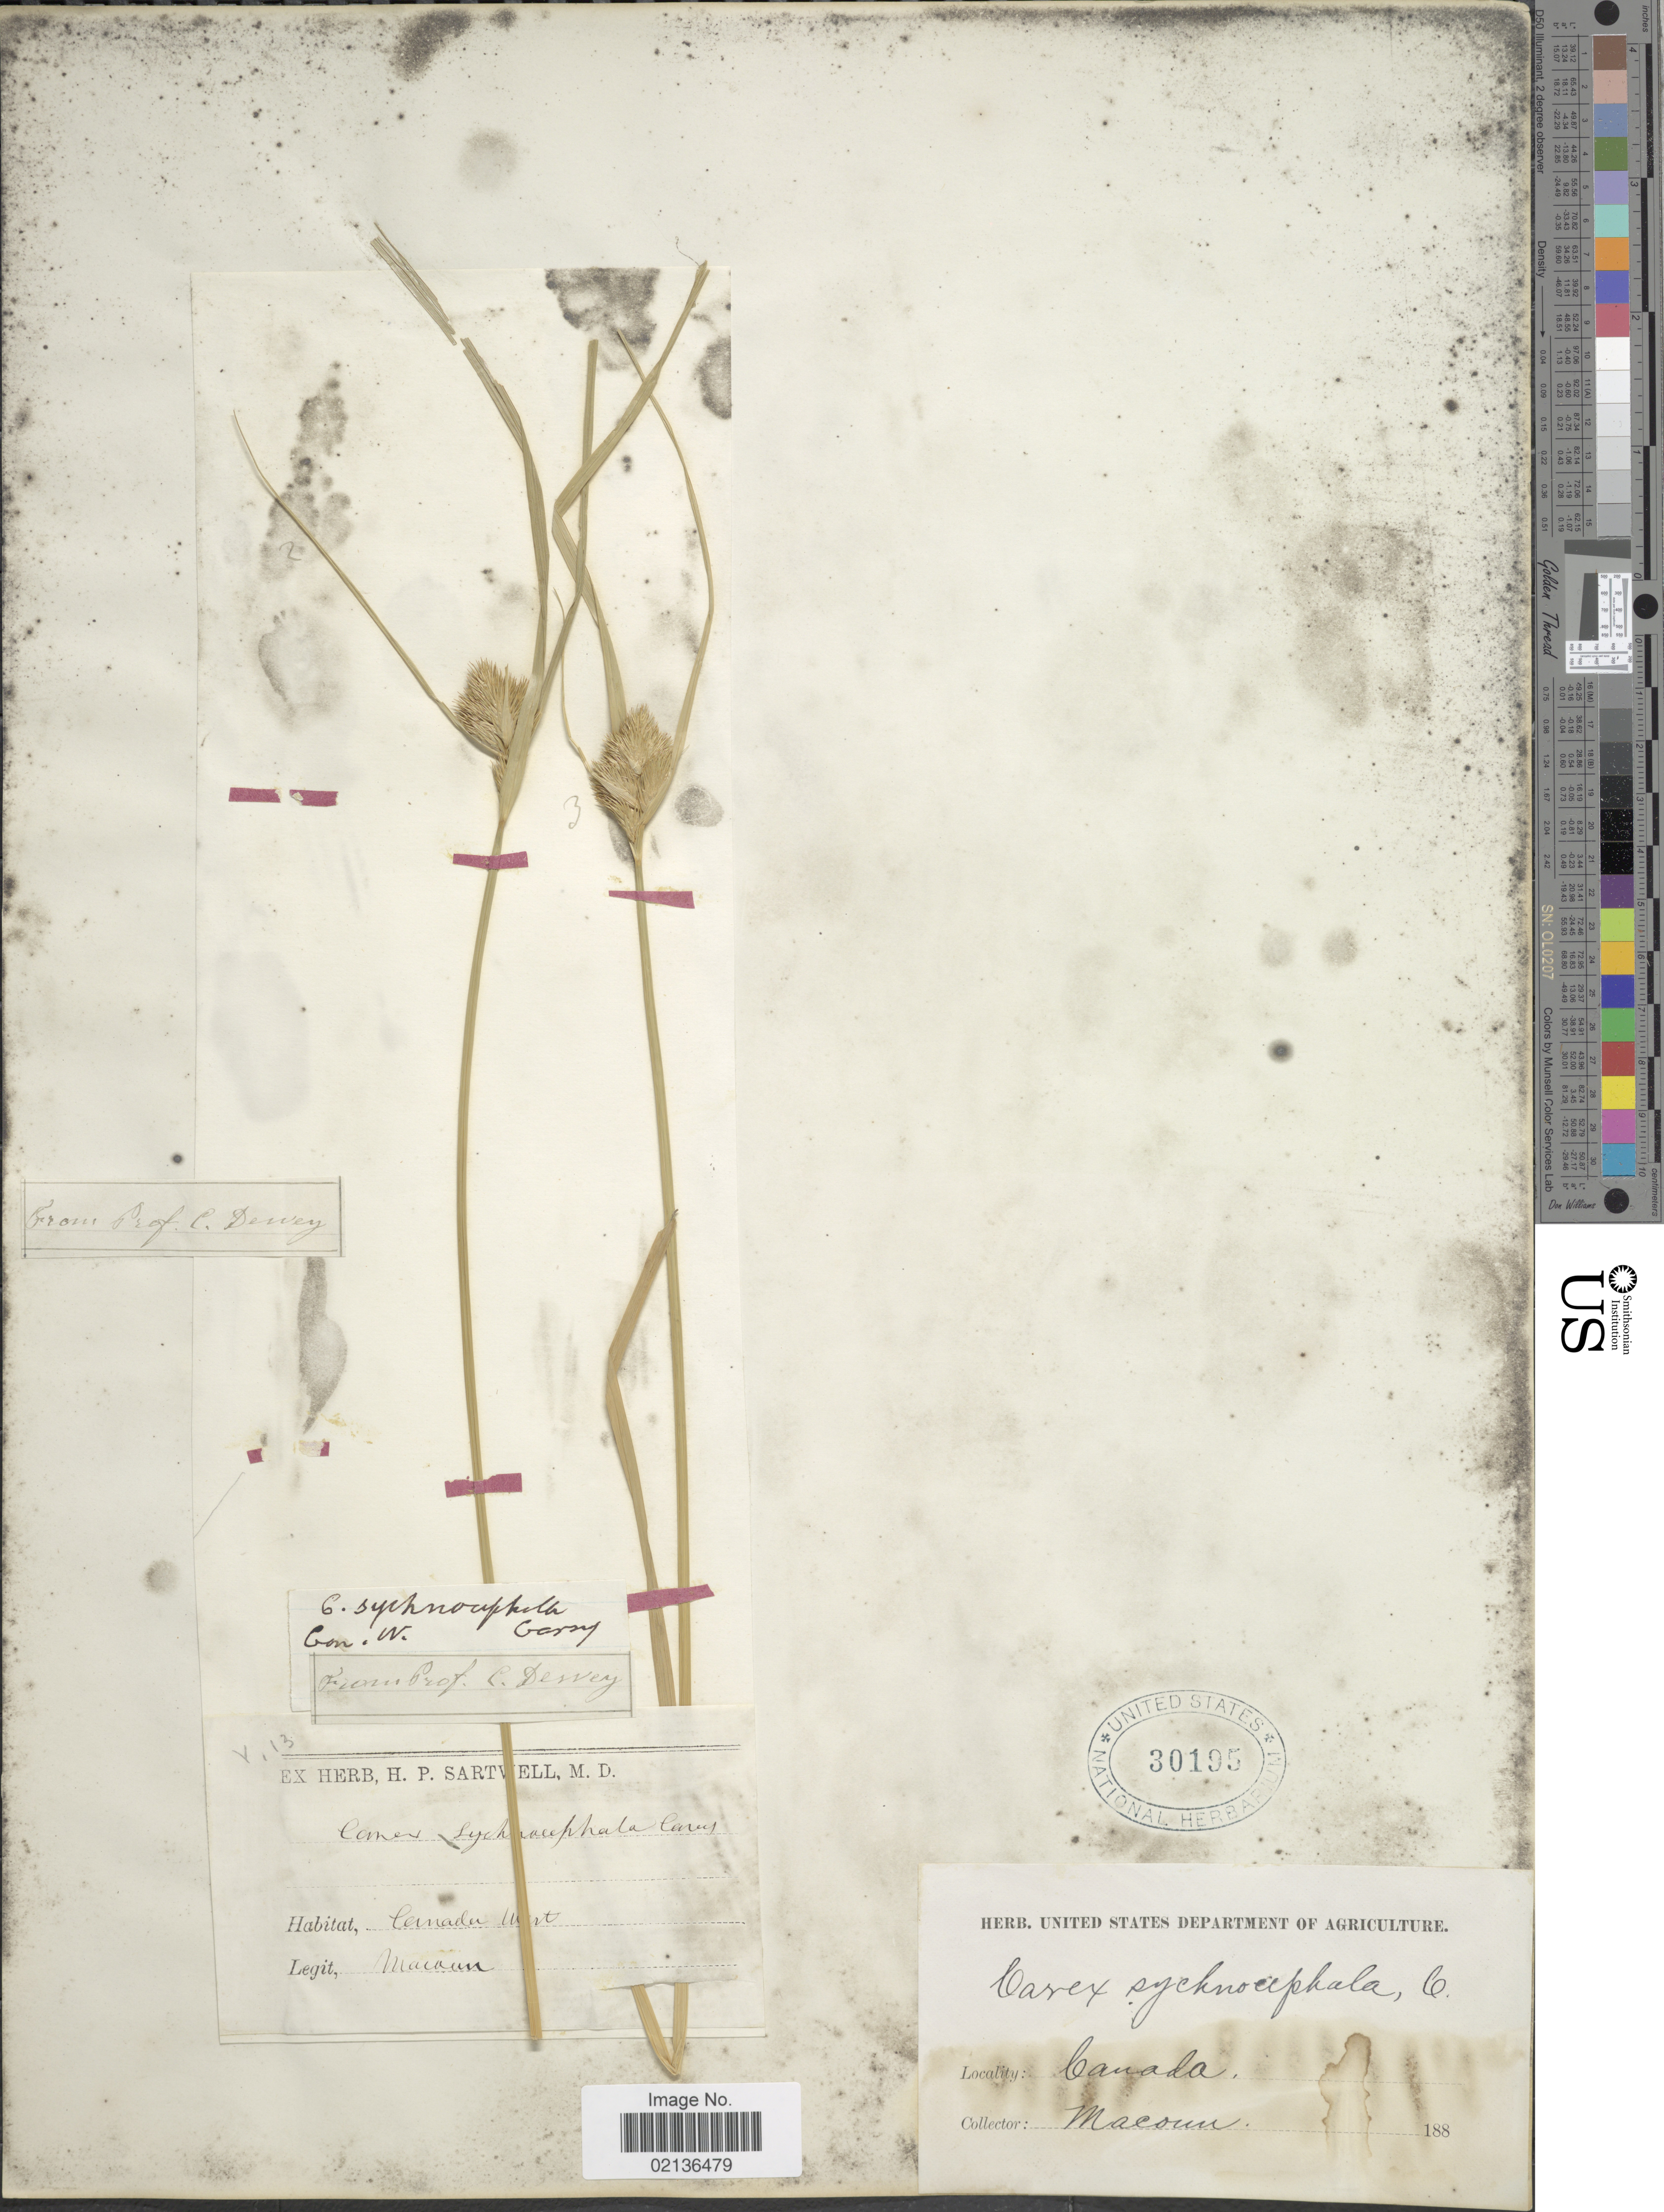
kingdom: Plantae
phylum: Tracheophyta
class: Liliopsida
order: Poales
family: Cyperaceae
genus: Carex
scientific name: Carex sychnocephala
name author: J. Carey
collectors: -- Macoun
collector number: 113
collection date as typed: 188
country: Canada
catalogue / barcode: US 30195